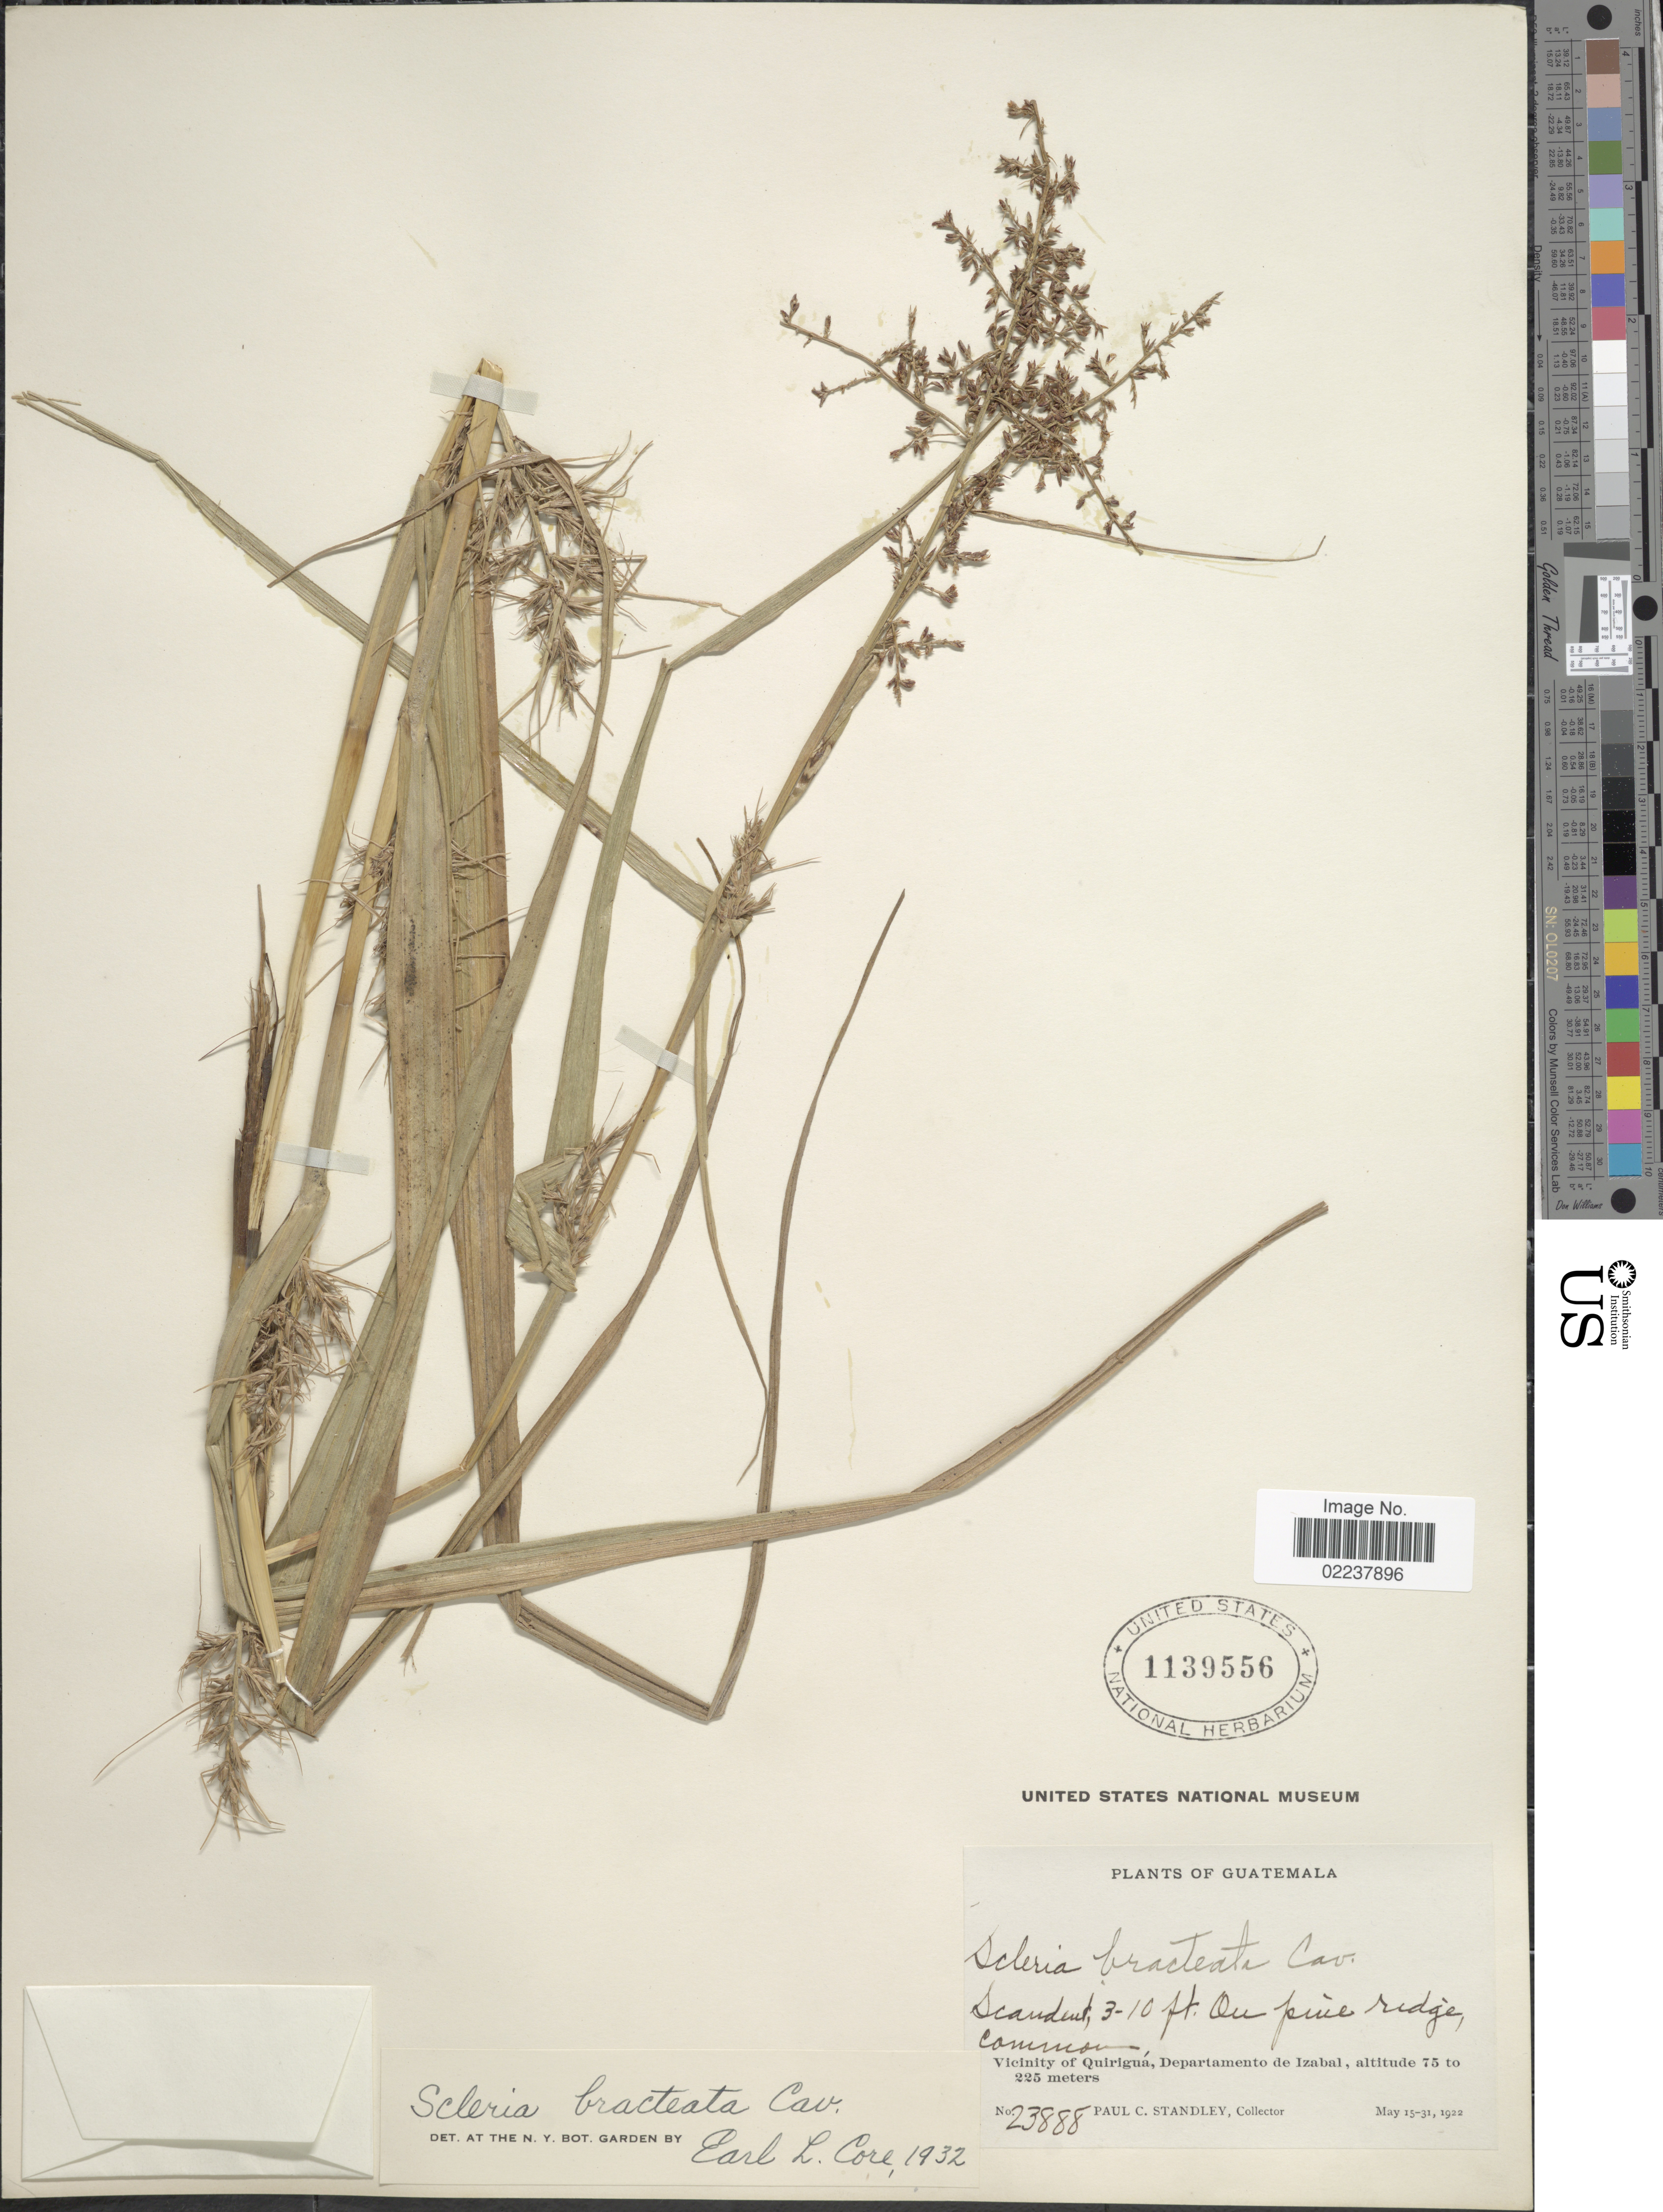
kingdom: Plantae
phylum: Tracheophyta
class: Liliopsida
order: Poales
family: Cyperaceae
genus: Scleria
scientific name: Scleria bracteata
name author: Cav.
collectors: P. C. Standley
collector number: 23888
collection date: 1922-05-15/1922-05-31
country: Guatemala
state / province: Izabal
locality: Vicinity of Quirigua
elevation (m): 75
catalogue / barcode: US 1139556